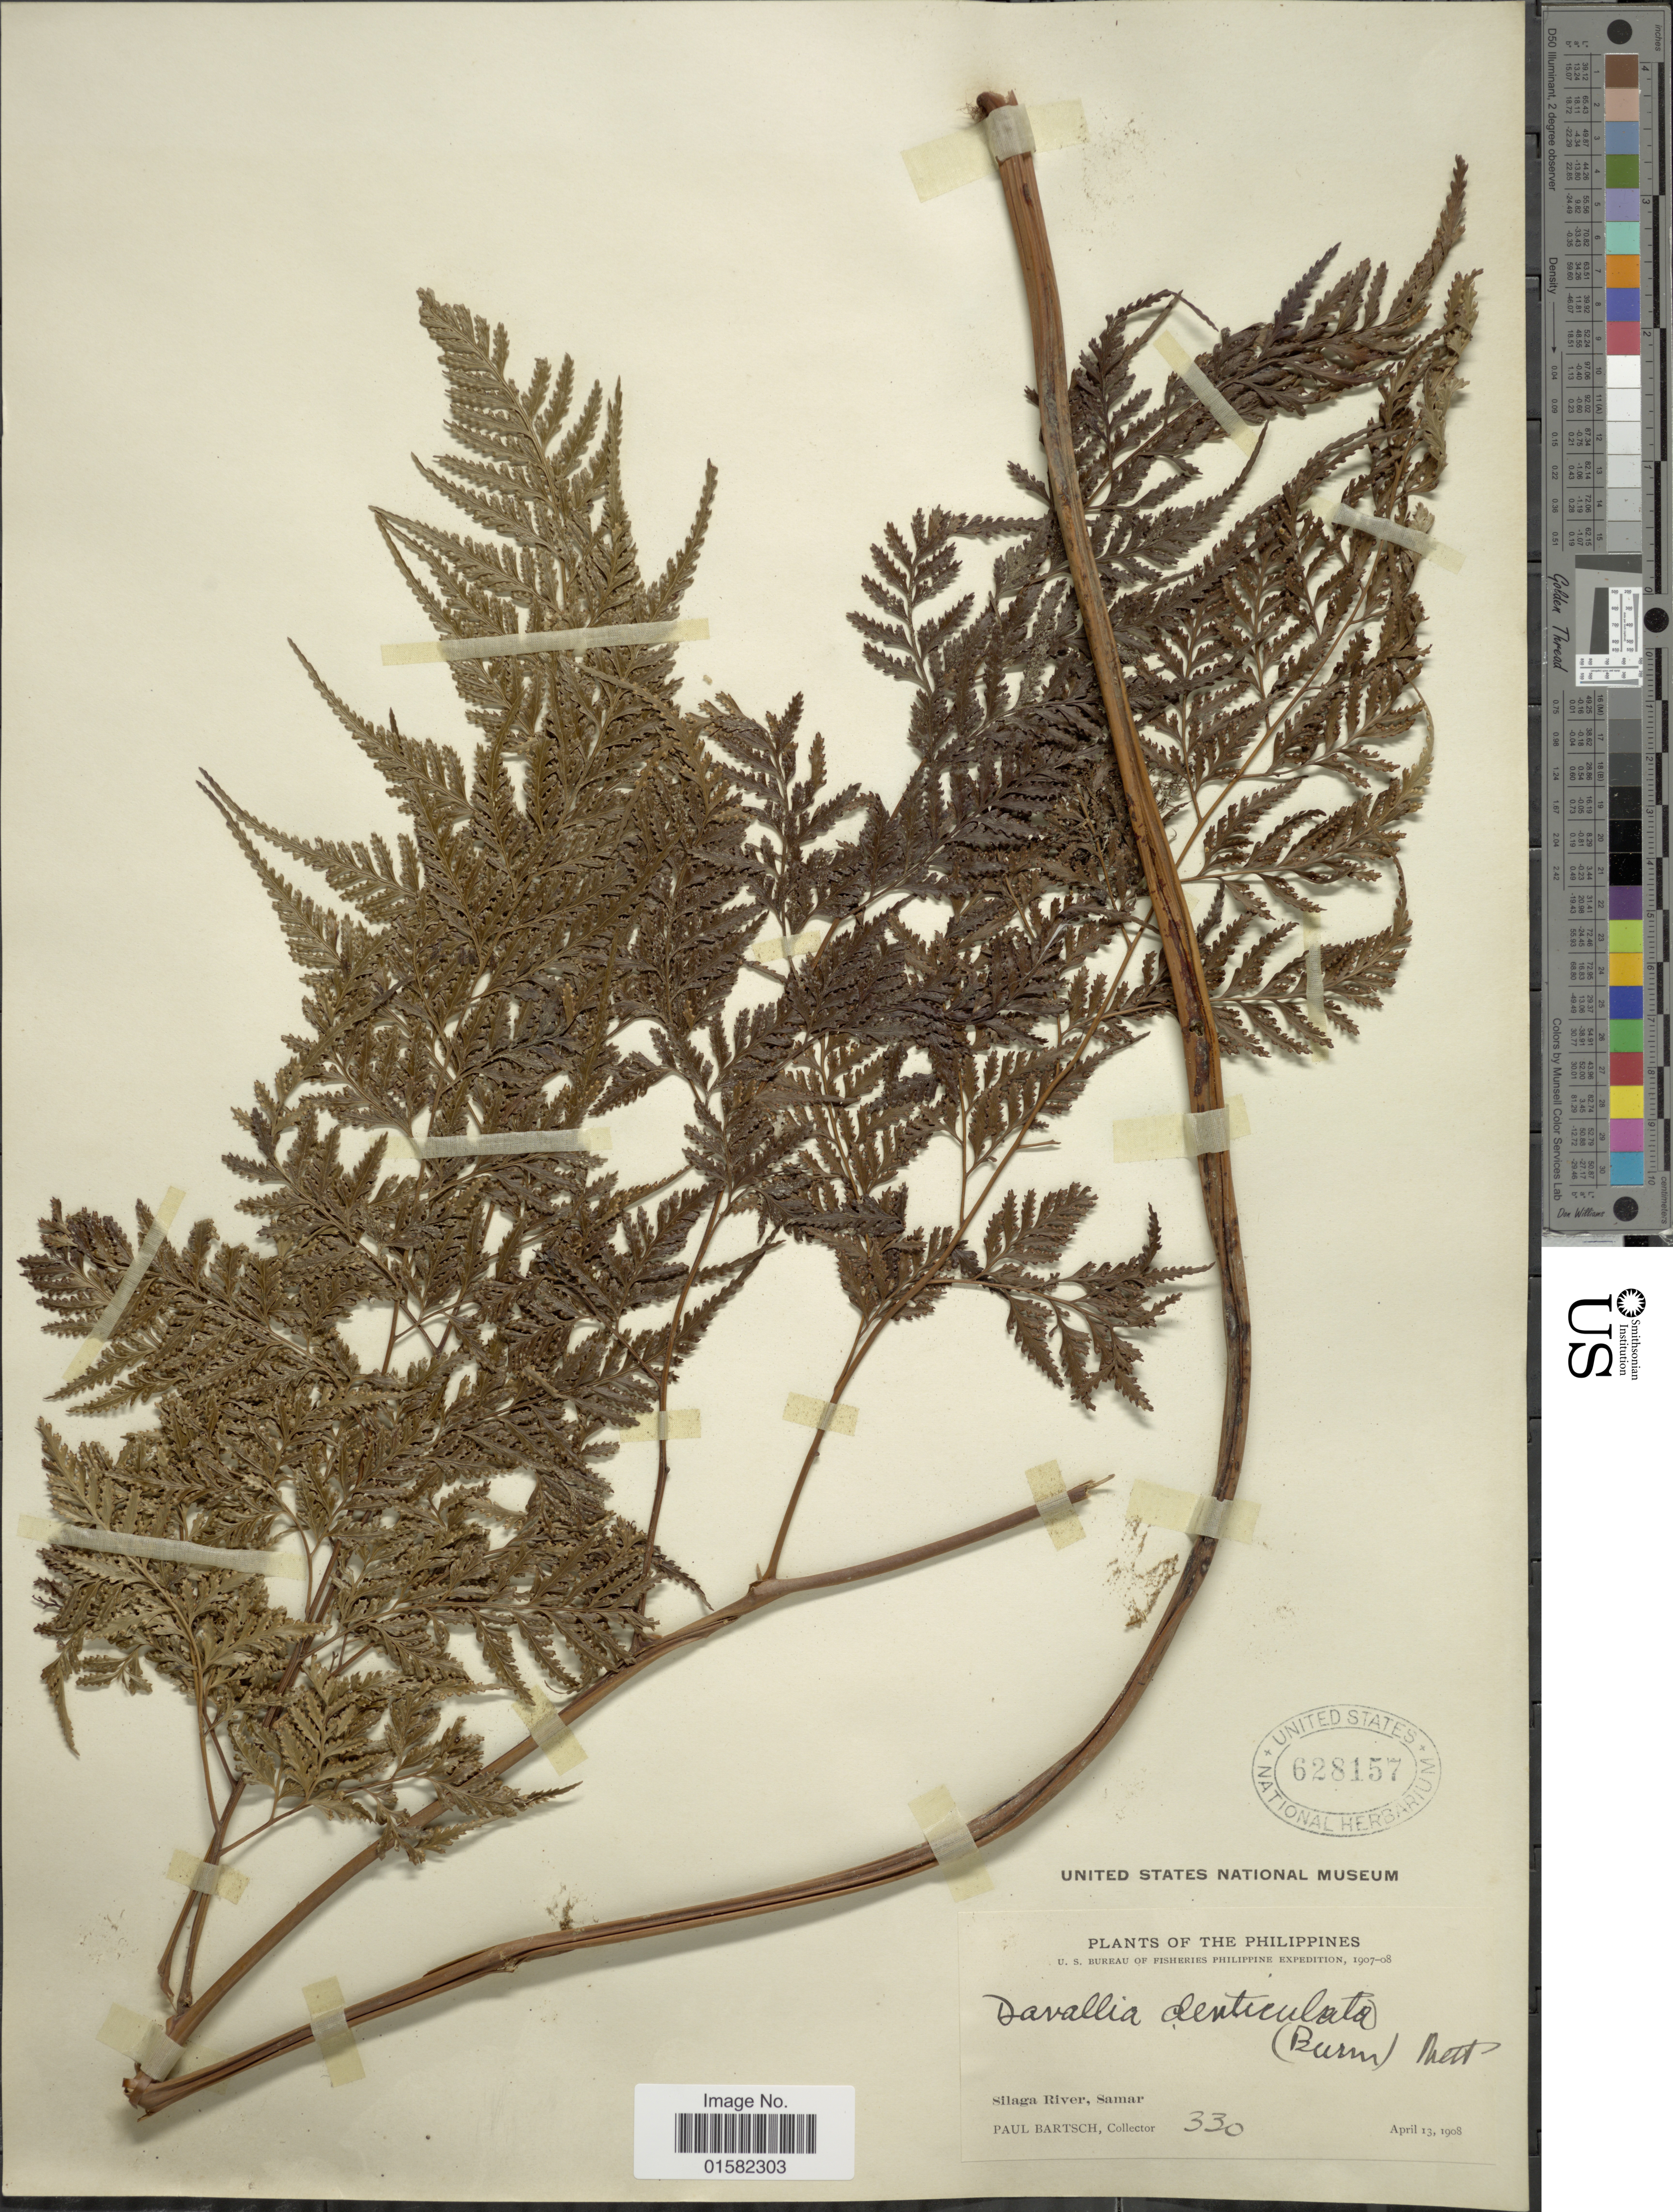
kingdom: Plantae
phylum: Tracheophyta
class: Polypodiopsida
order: Polypodiales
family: Davalliaceae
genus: Wibelia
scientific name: Wibelia denticulata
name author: (Burm. f.) M. Kato & Tsutsumi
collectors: P. Bartsch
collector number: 330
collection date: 1908-04-13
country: Philippines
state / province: Eastern Visayas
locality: Silaga River, Samar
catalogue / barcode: US 628157